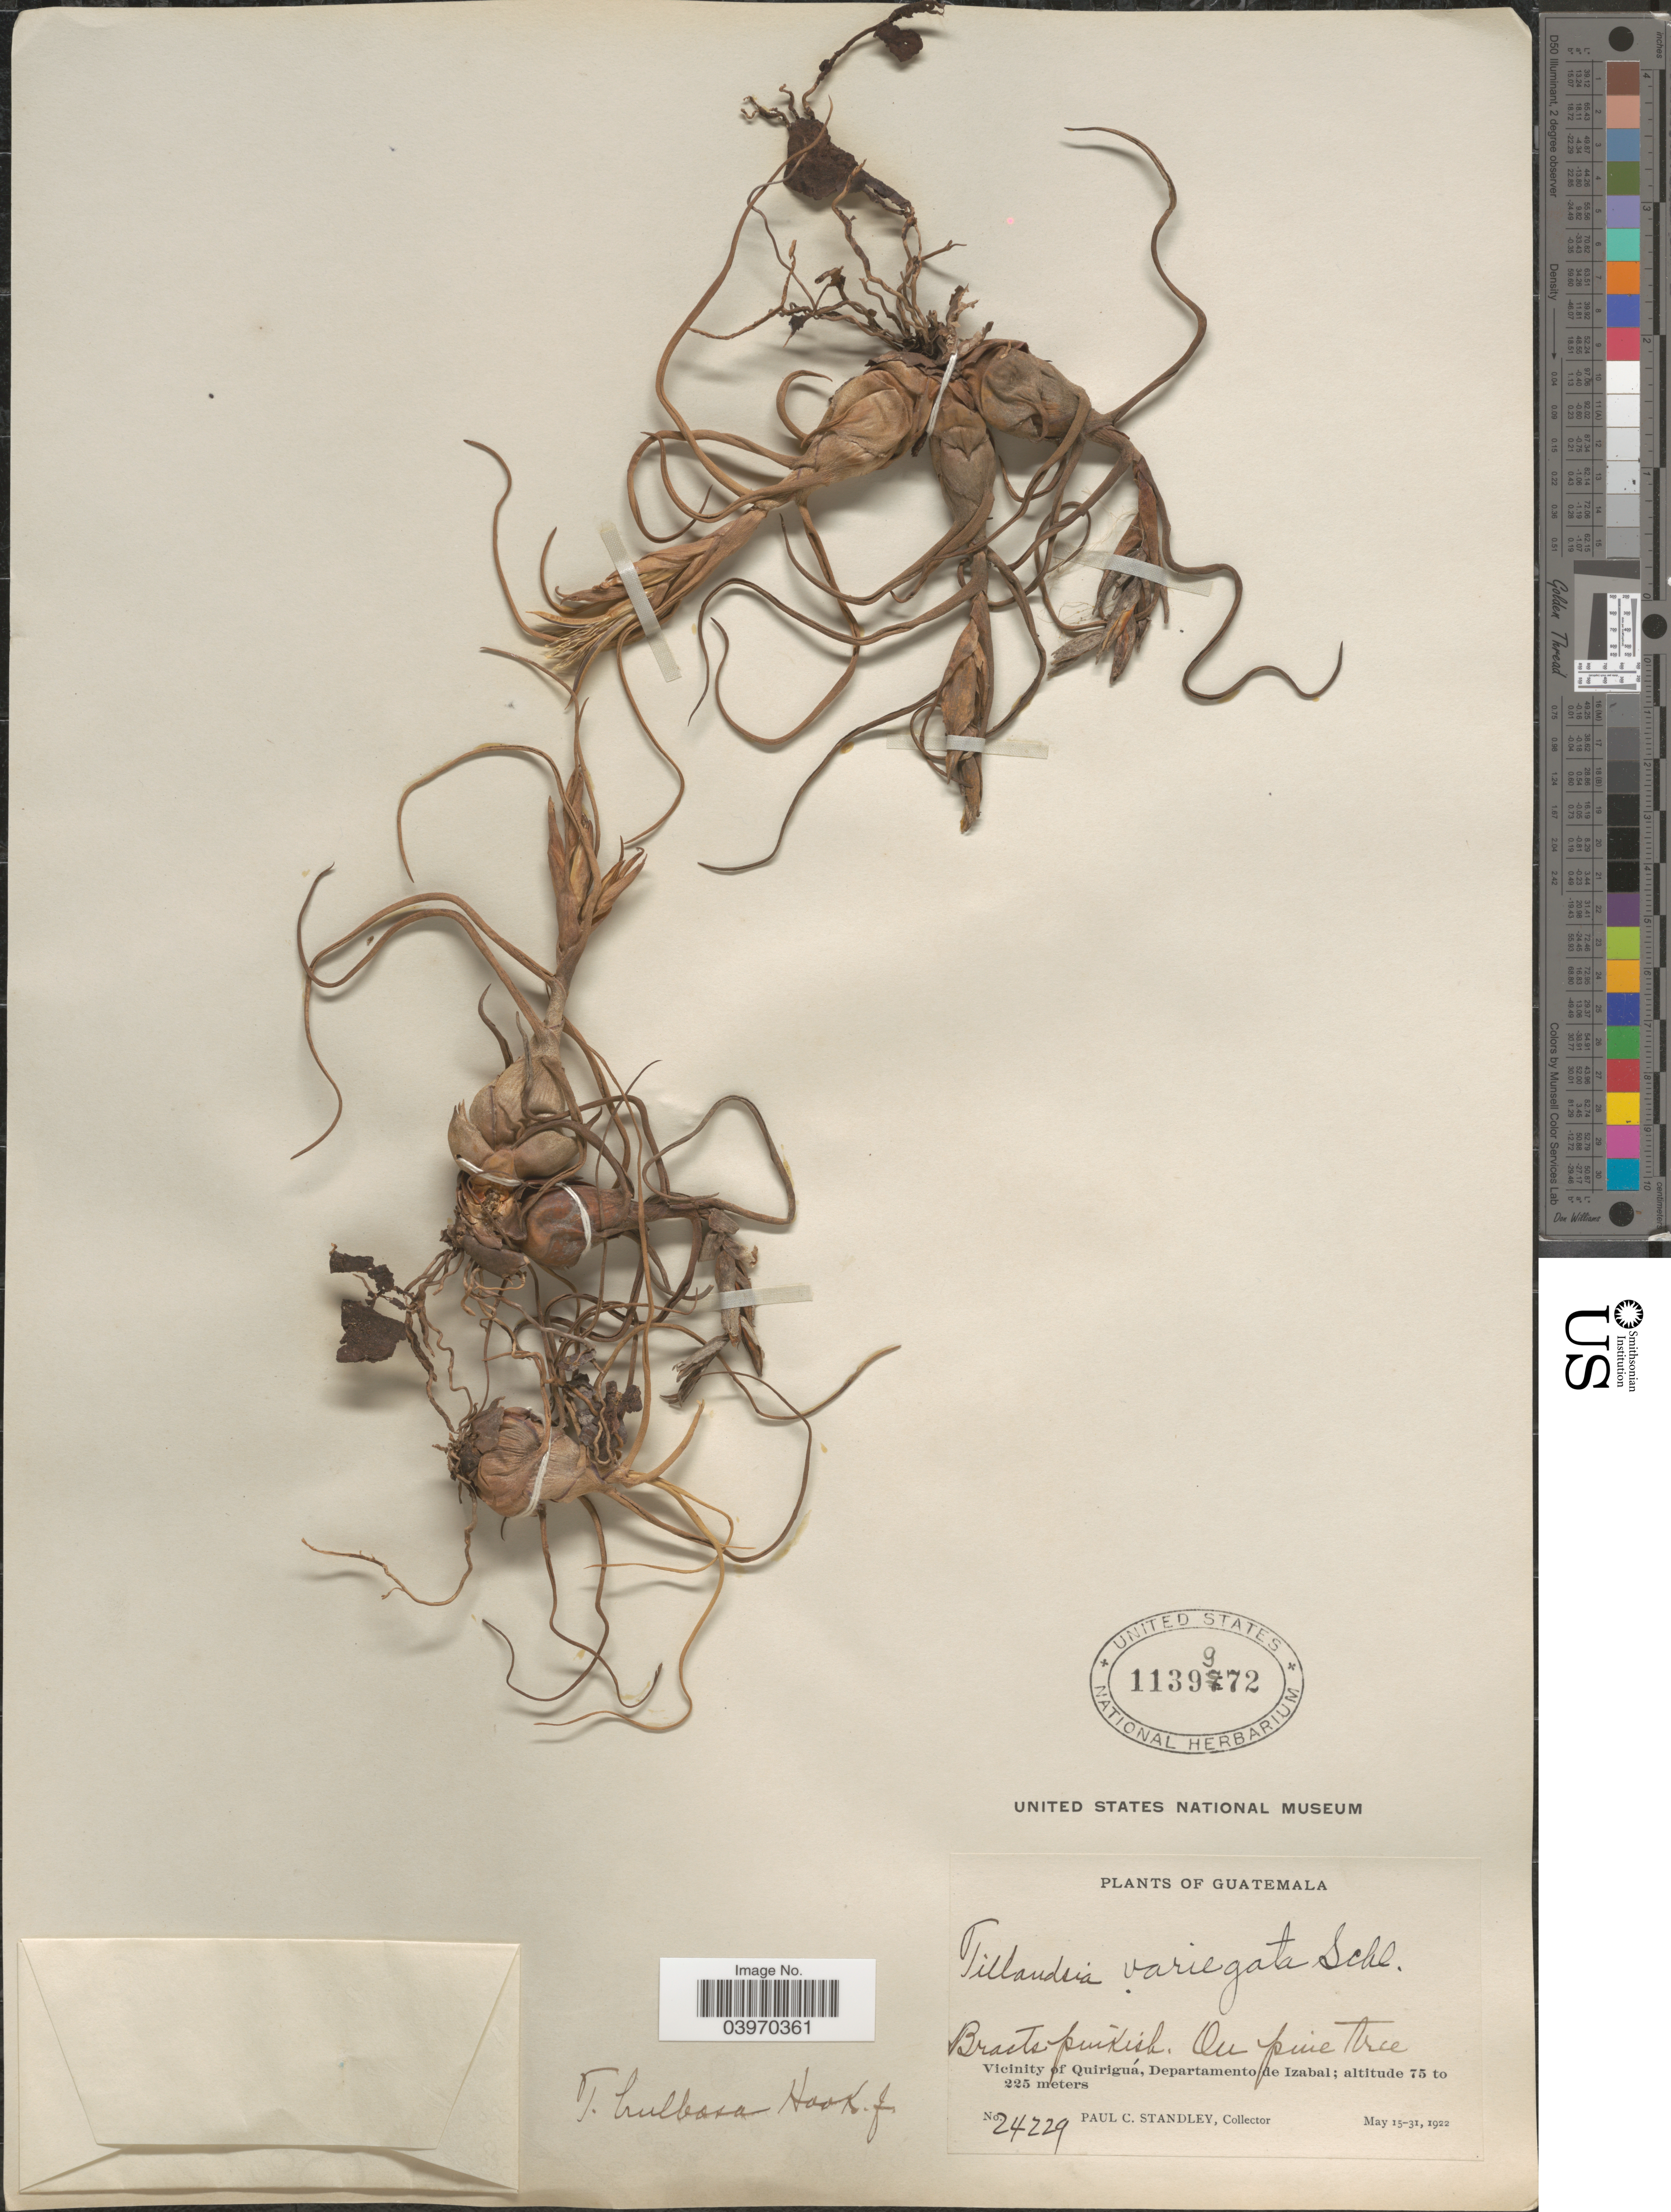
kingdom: Plantae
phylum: Tracheophyta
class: Liliopsida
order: Poales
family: Bromeliaceae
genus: Tillandsia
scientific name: Tillandsia bulbosa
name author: Hook.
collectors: P. C. Standley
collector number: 24229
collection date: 1922-05-15/1922-05-31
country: Guatemala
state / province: Izabal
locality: Vicinity of Quiriguá, Departamento de Izabal.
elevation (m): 75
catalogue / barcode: US 1139972